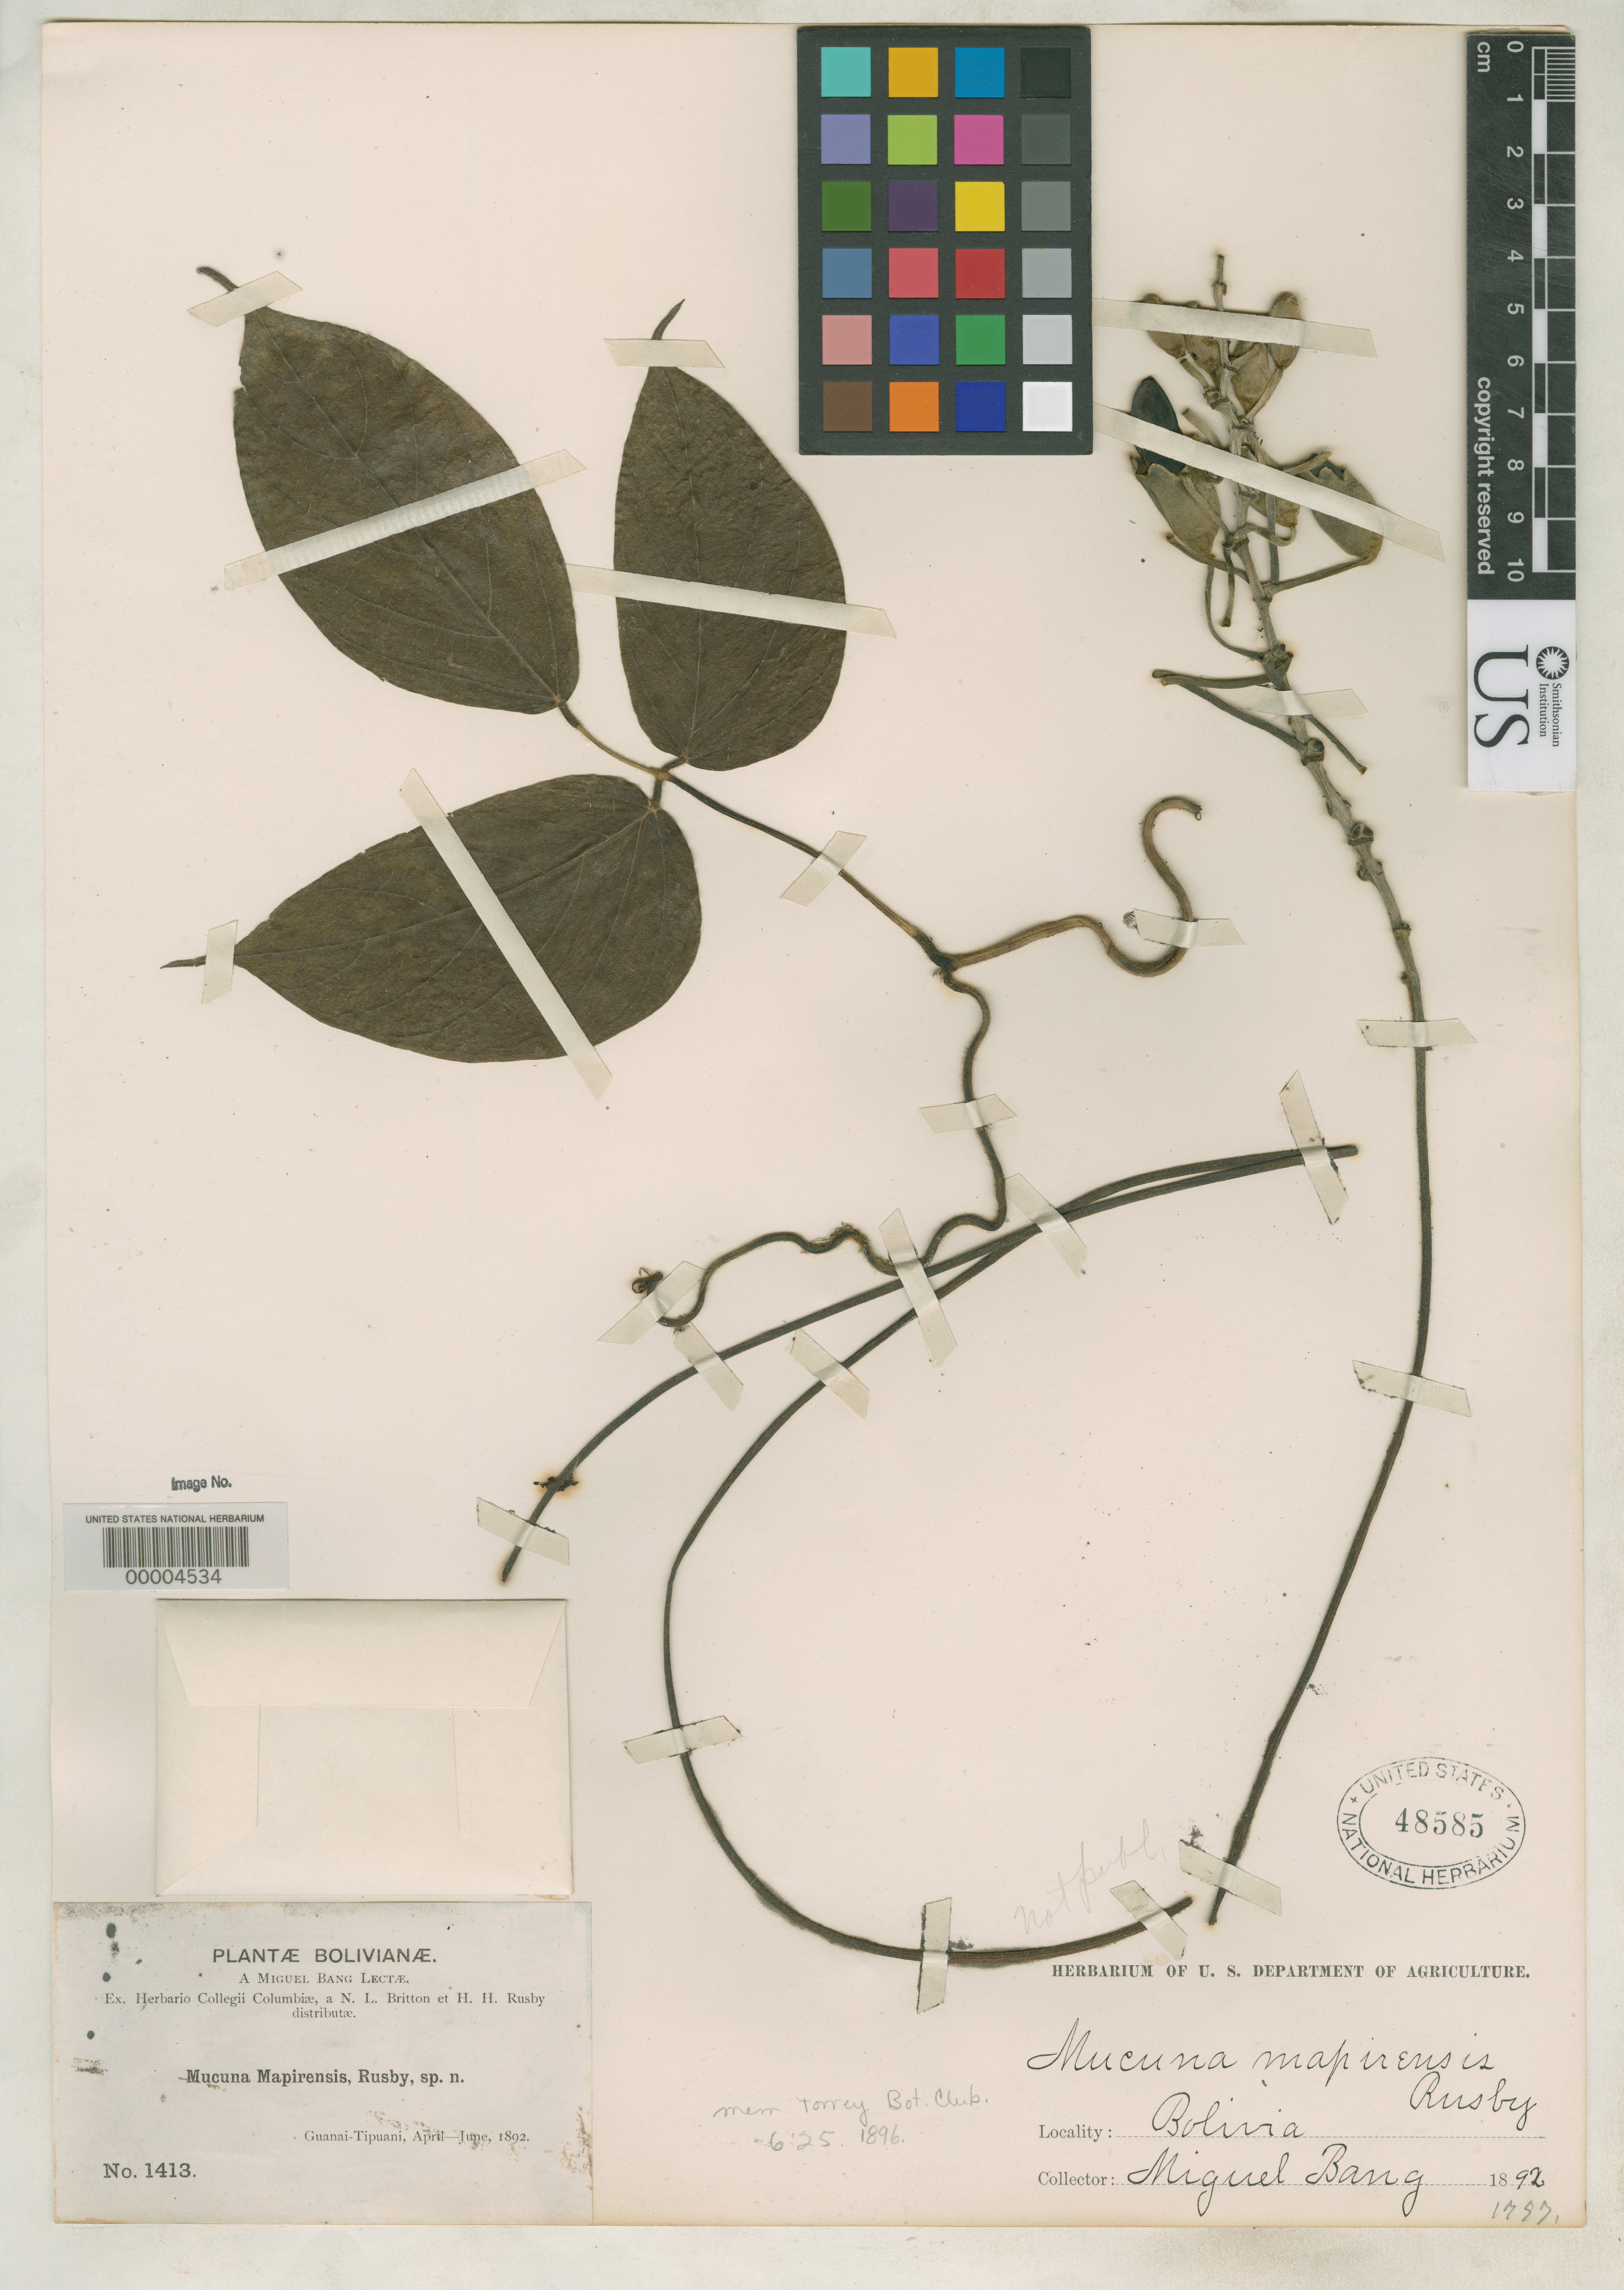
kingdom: Plantae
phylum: Tracheophyta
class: Magnoliopsida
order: Fabales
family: Fabaceae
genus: Stizolobium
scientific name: Stizolobium mapirense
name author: Rusby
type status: Type Collection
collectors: M. Bang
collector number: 1413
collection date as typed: Apr 1892 to -- Jun 1892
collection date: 1892-04/1892-06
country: Bolivia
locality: Guanai, Tipuani.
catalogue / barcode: US 48585